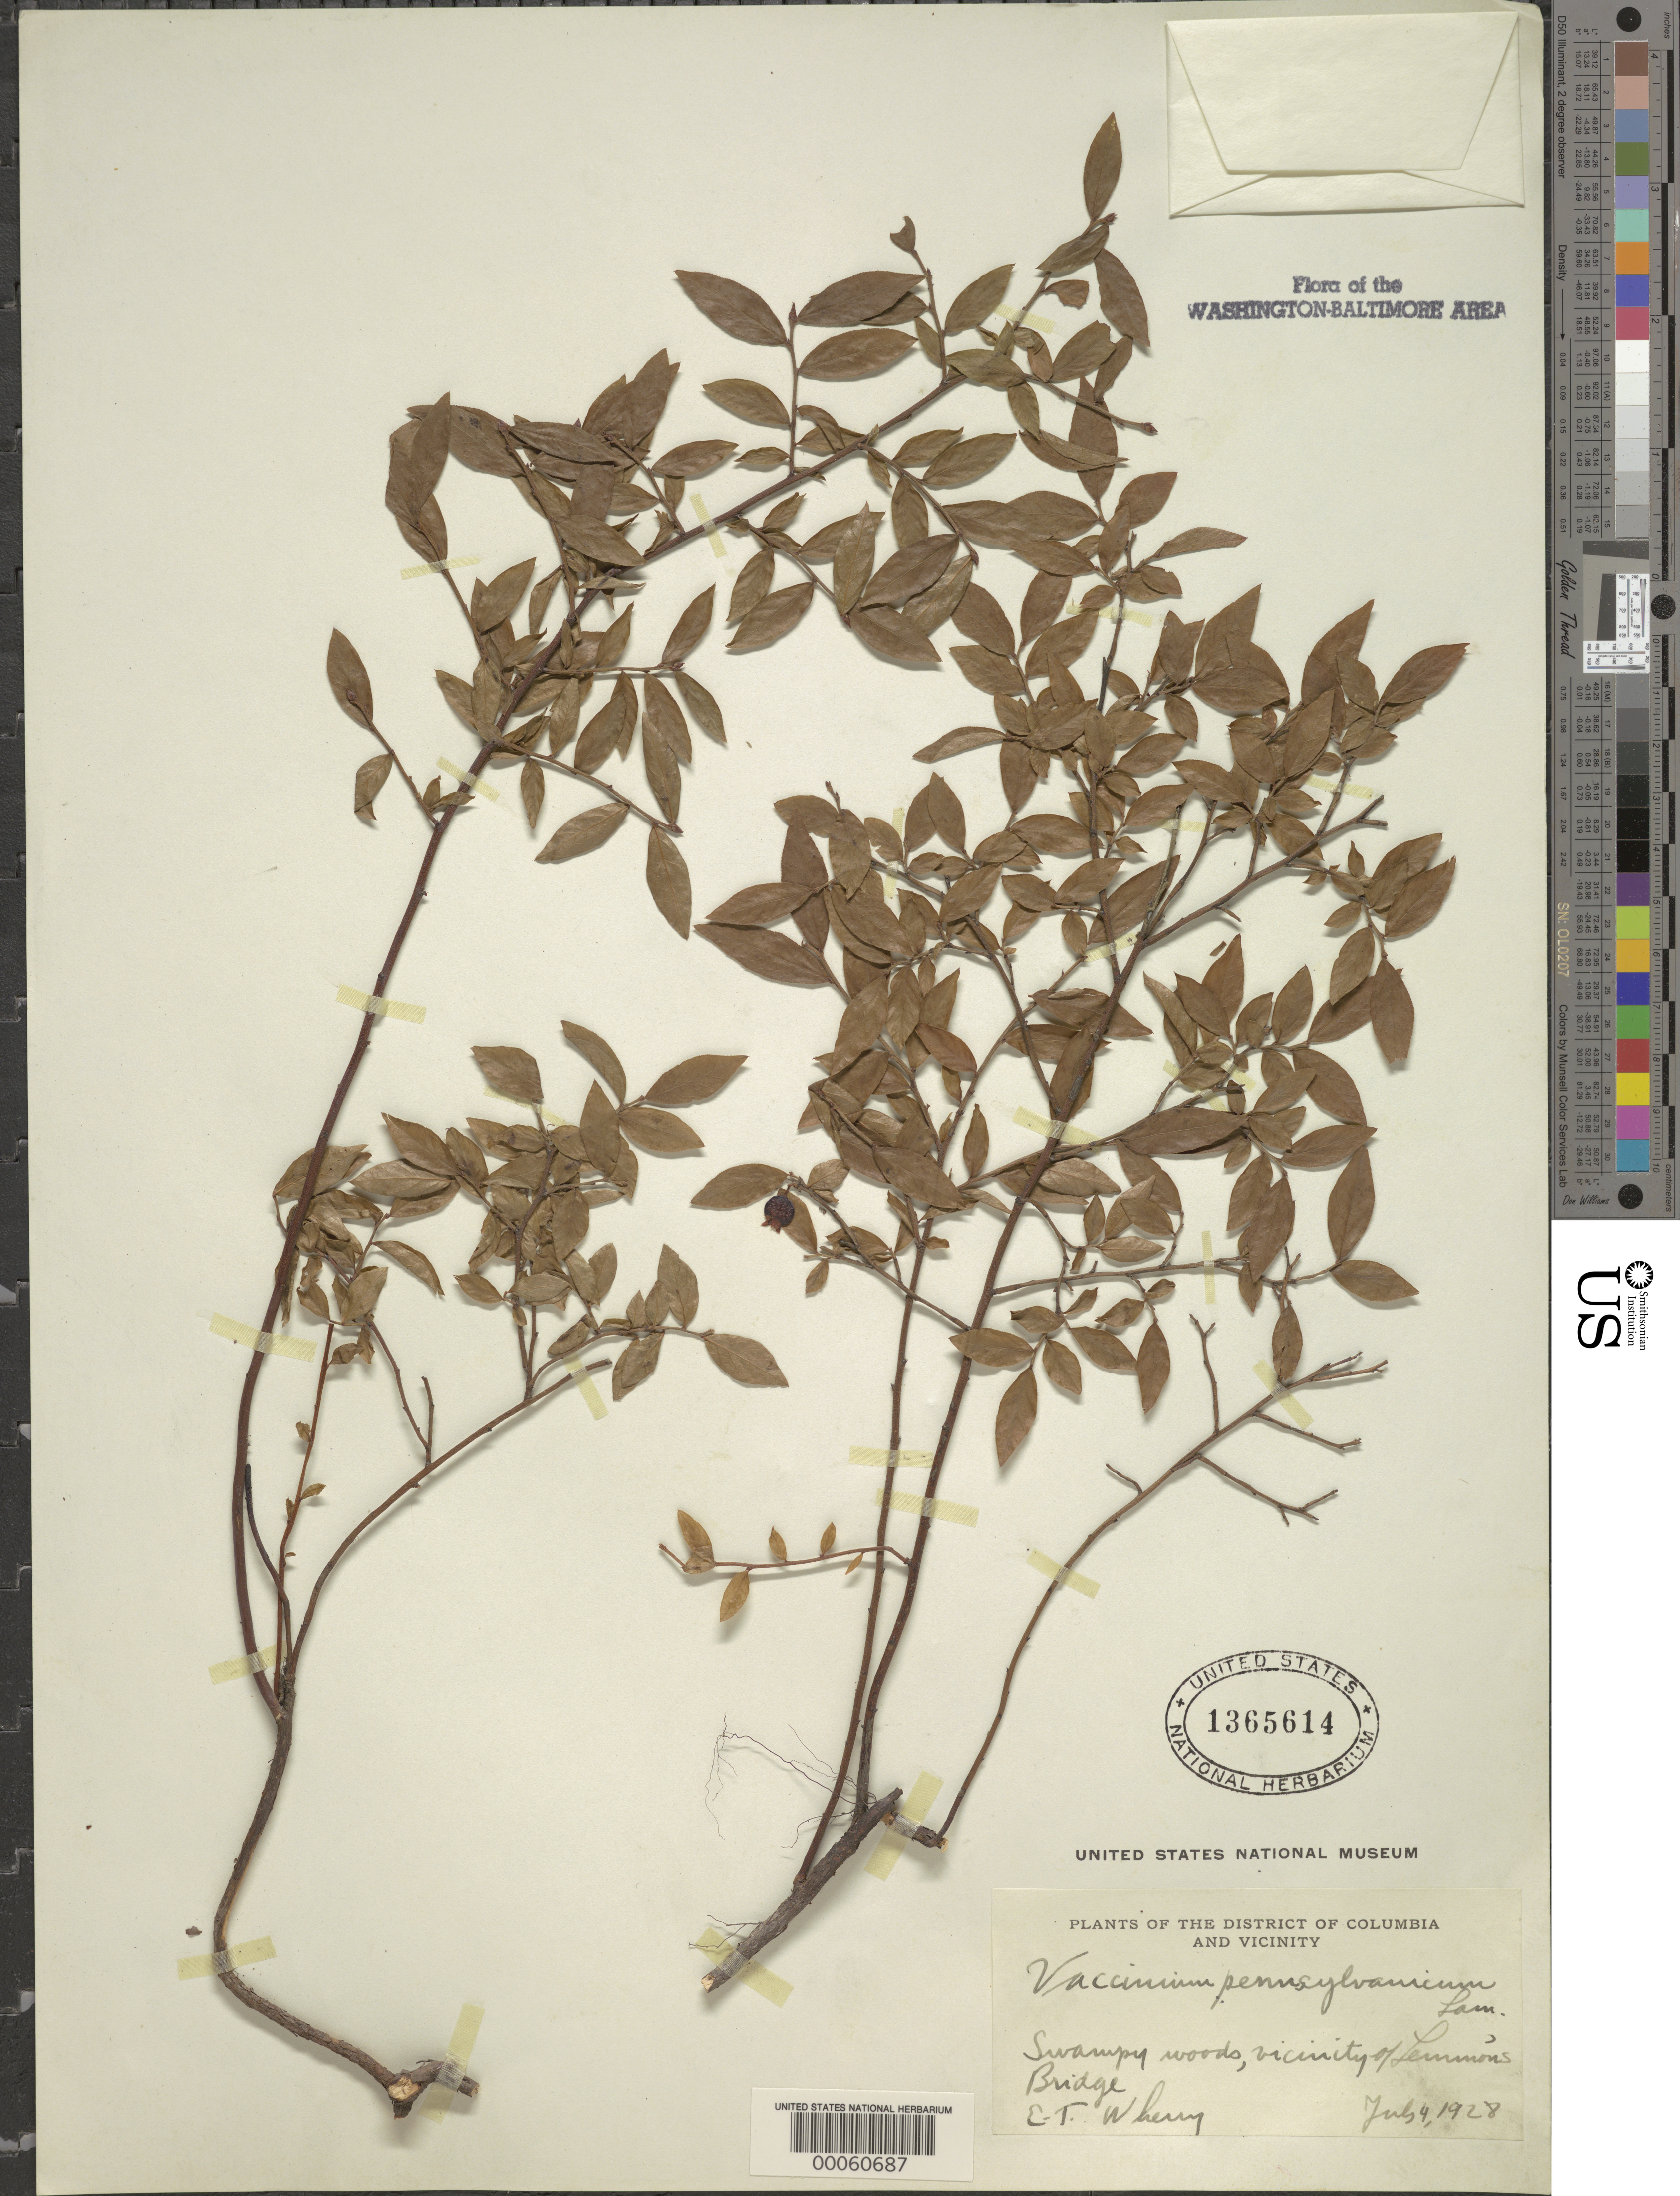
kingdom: Plantae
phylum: Tracheophyta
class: Magnoliopsida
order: Ericales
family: Ericaceae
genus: Vaccinium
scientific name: Vaccinium angustifolium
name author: Aiton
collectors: E. T. Wherry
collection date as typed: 04 Jul 1928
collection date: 1928-07-04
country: United States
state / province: Maryland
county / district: Prince George's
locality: Lemmon's Bridge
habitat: Swampy woods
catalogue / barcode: US 1365614